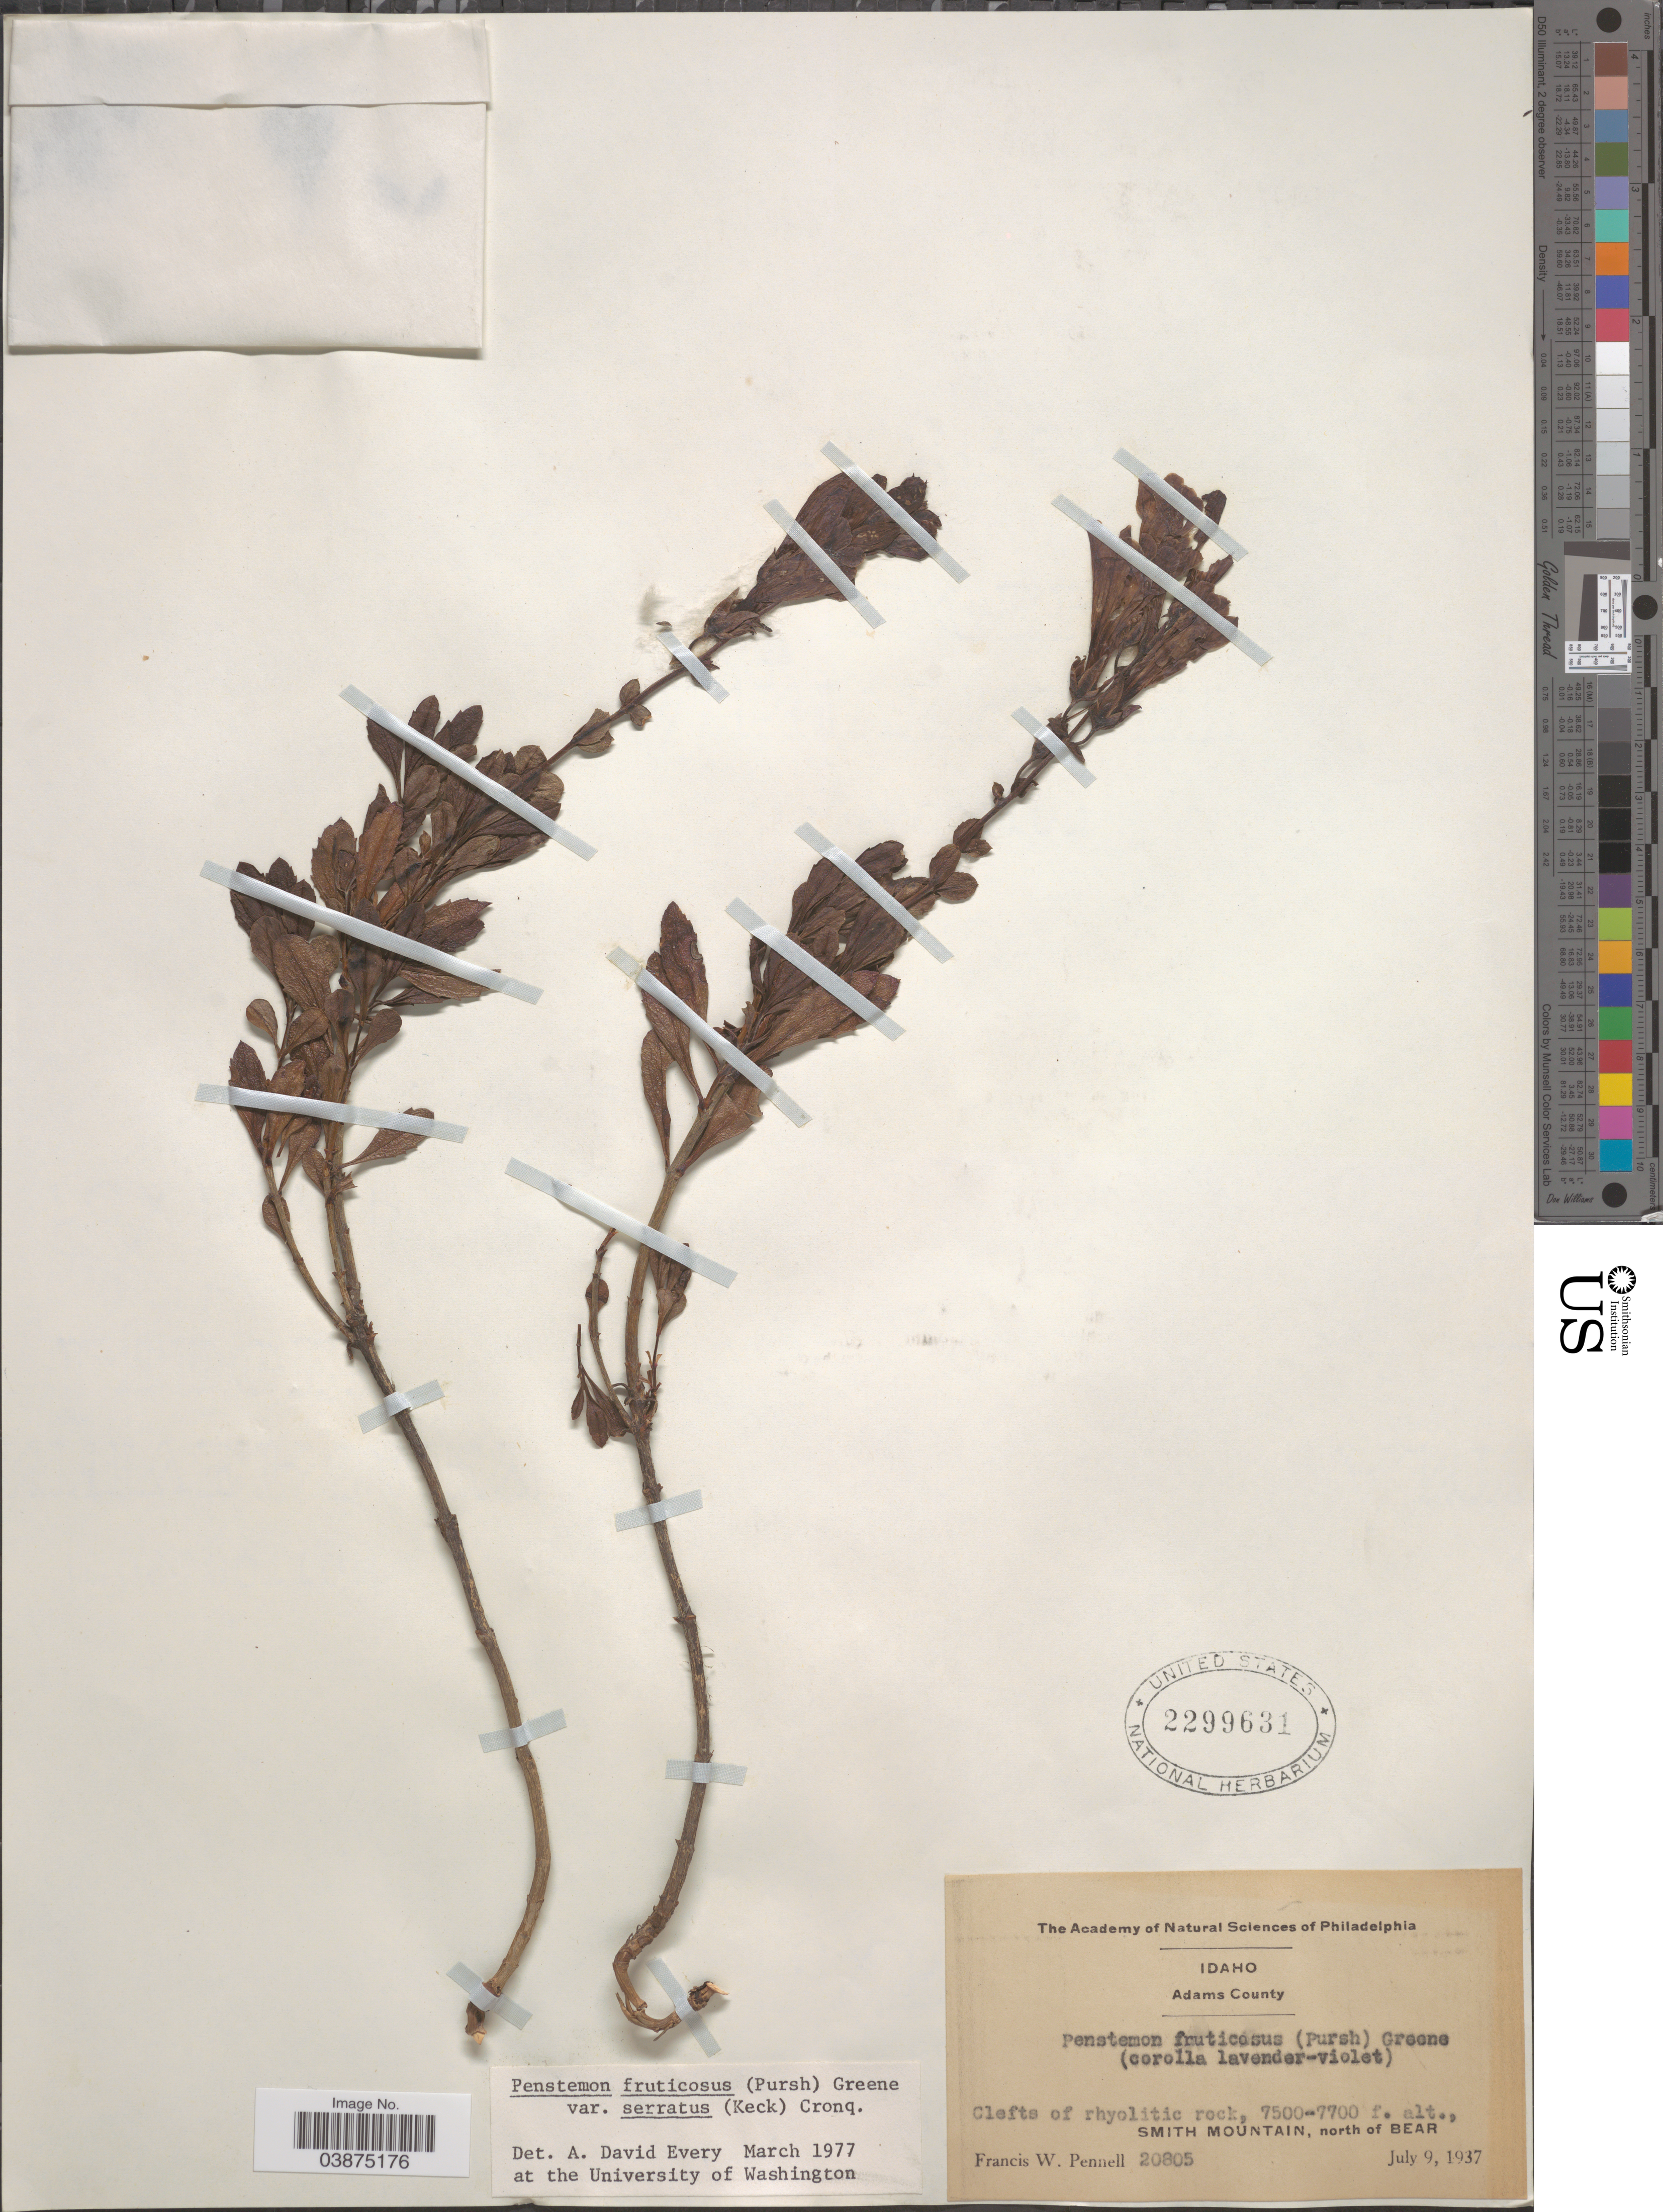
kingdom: Plantae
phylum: Tracheophyta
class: Magnoliopsida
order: Lamiales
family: Plantaginaceae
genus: Penstemon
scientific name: Penstemon fruticosus var. serratus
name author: (D.D. Keck) Cronquist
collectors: F. W. Pennell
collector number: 20805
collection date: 1937-07-09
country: United States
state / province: Idaho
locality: Adams County. Clefts of rhyolitic rock, Smith Mountain, north of Bear.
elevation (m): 2286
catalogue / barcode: US 2299631